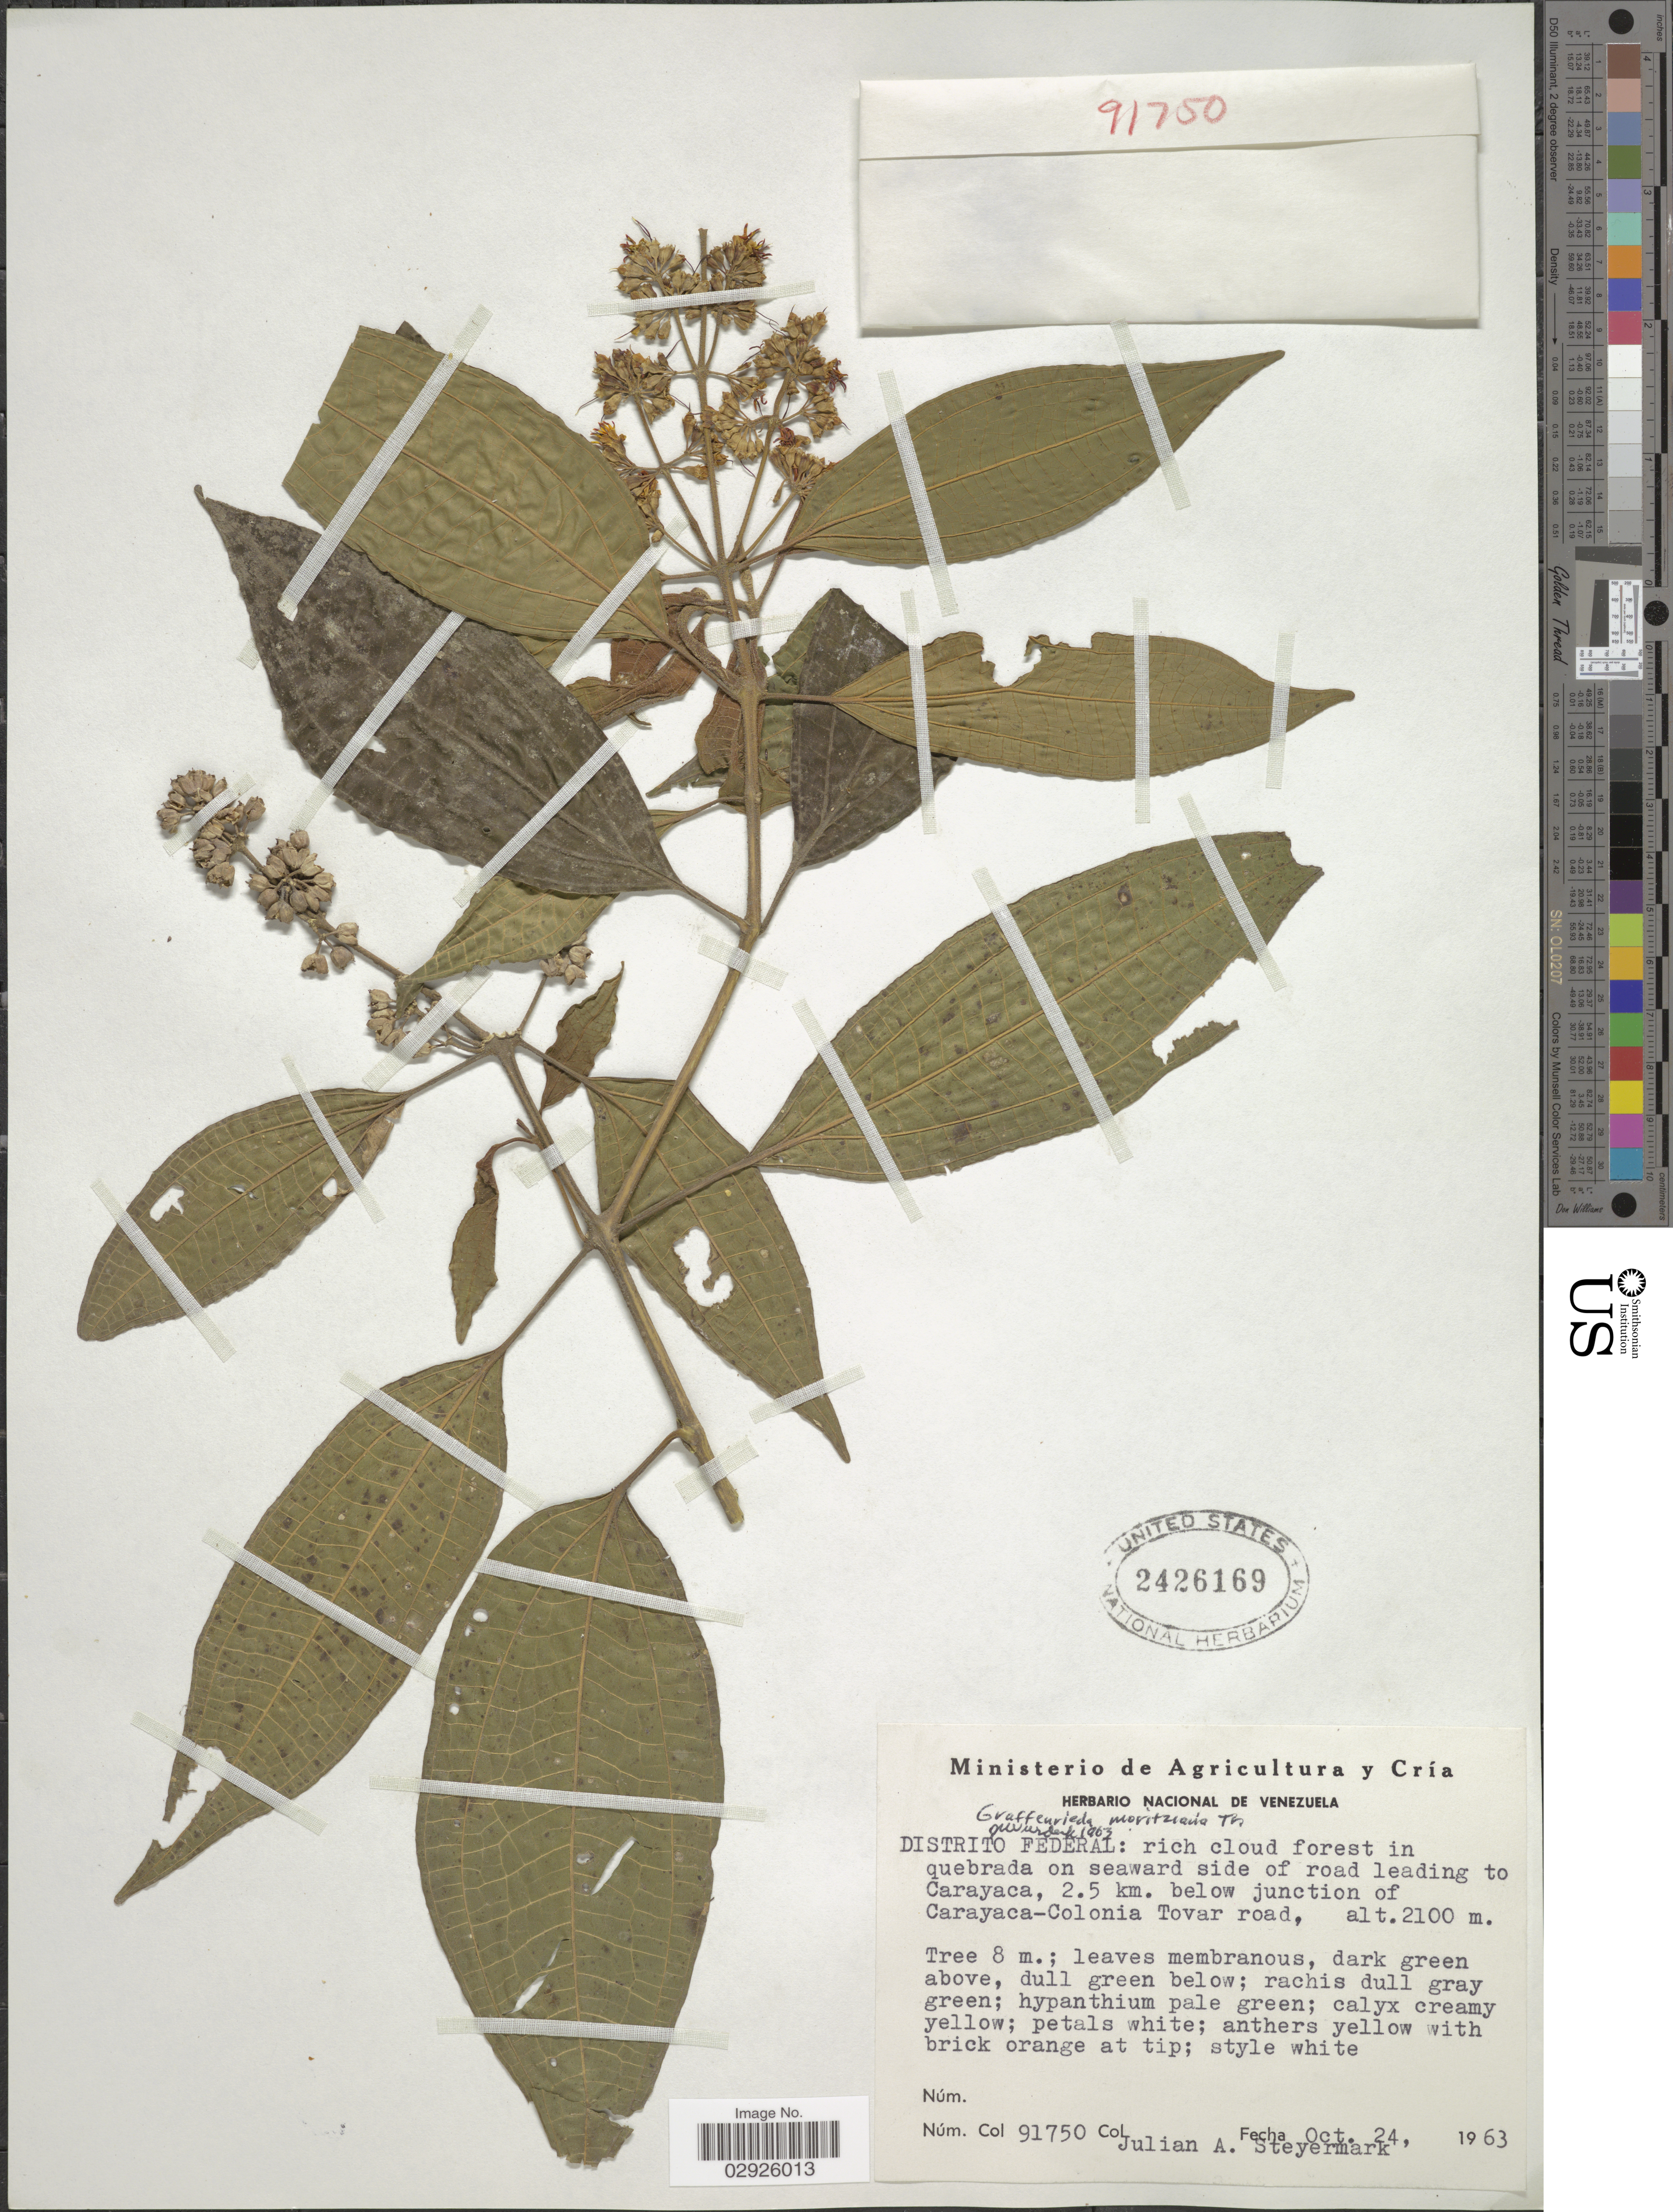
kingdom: Plantae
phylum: Tracheophyta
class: Magnoliopsida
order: Myrtales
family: Melastomataceae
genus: Graffenrieda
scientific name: Graffenrieda moritziana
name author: Triana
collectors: J. Steyermark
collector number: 91750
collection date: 1963-10-24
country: Venezuela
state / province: Distrito Federal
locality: Distrito Federal: rich cloud forest in quebrada on seaward side of road leading to Carayaca, 2.5 km. below junction of Carayaca-Colonia Tovar road.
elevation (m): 2100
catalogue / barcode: US 2426169